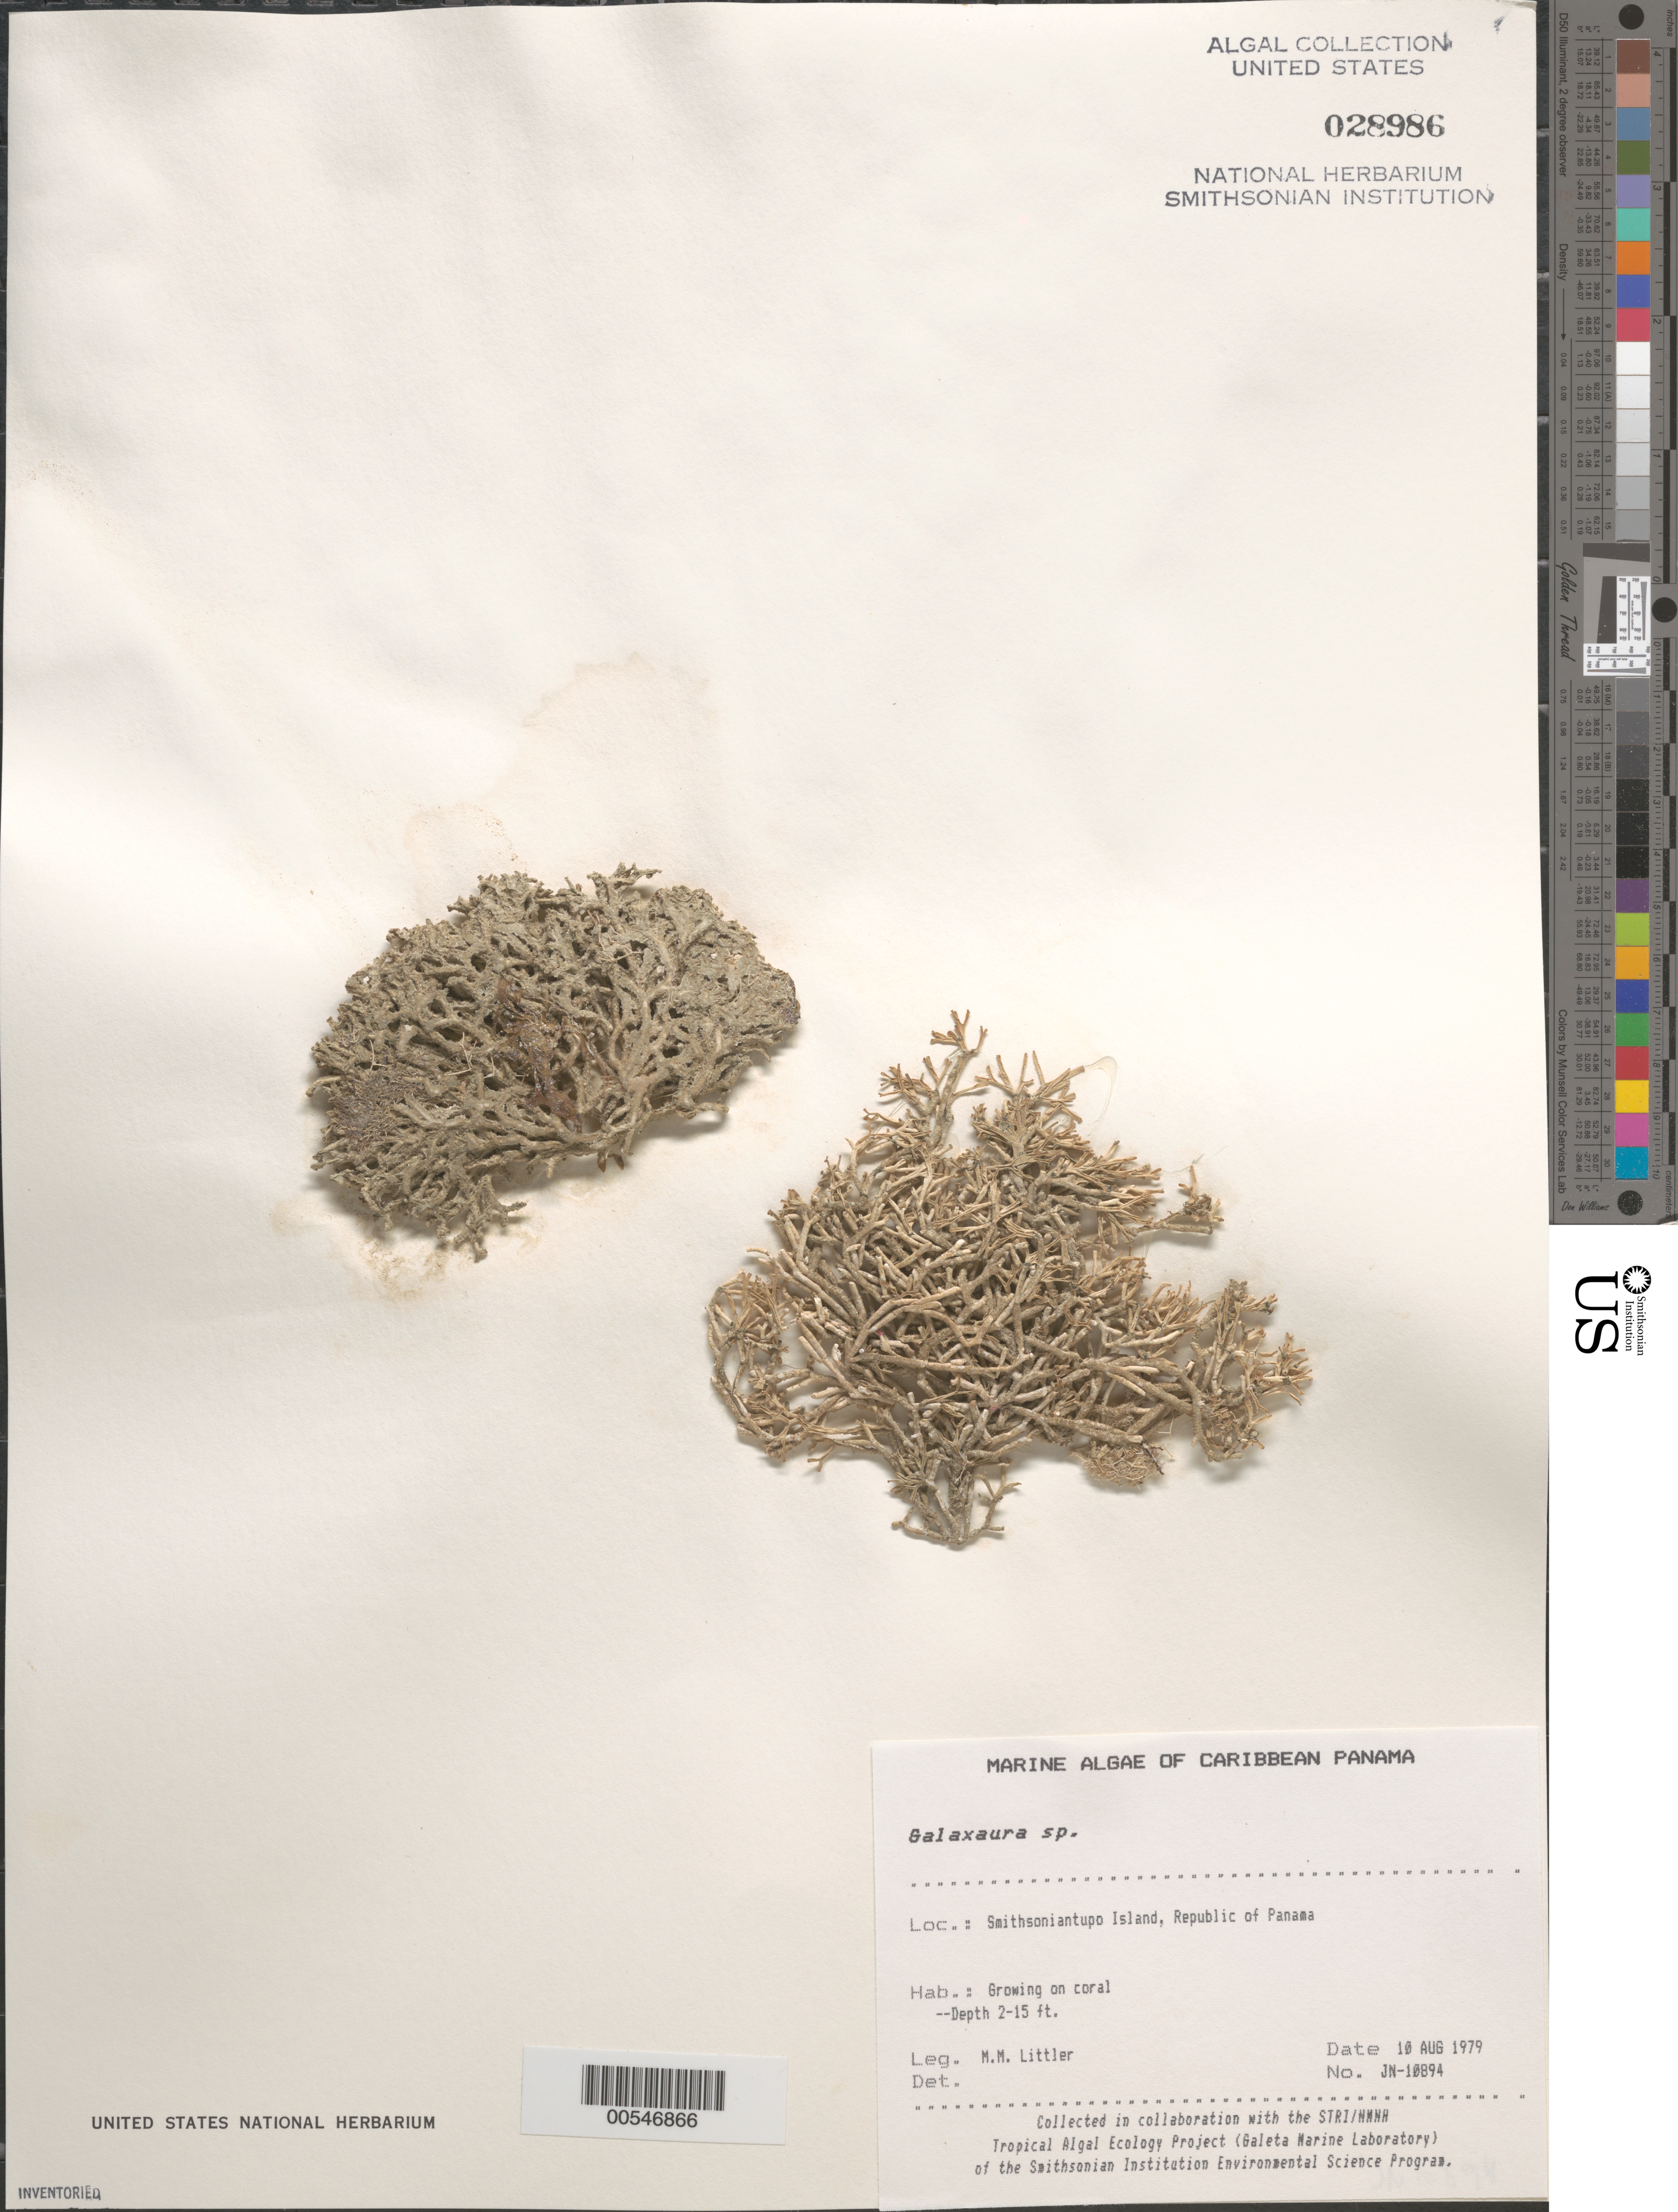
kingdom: Plantae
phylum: Rhodophyta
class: Florideophyceae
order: Nemaliales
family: Galaxauraceae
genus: Galaxaura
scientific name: Galaxaura sp.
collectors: M. M. Littler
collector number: Jn-10894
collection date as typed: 10 Aug 1979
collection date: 1979-08-10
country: Panama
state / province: Kuna Yala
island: Smithsoniantupo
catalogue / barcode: US 28986